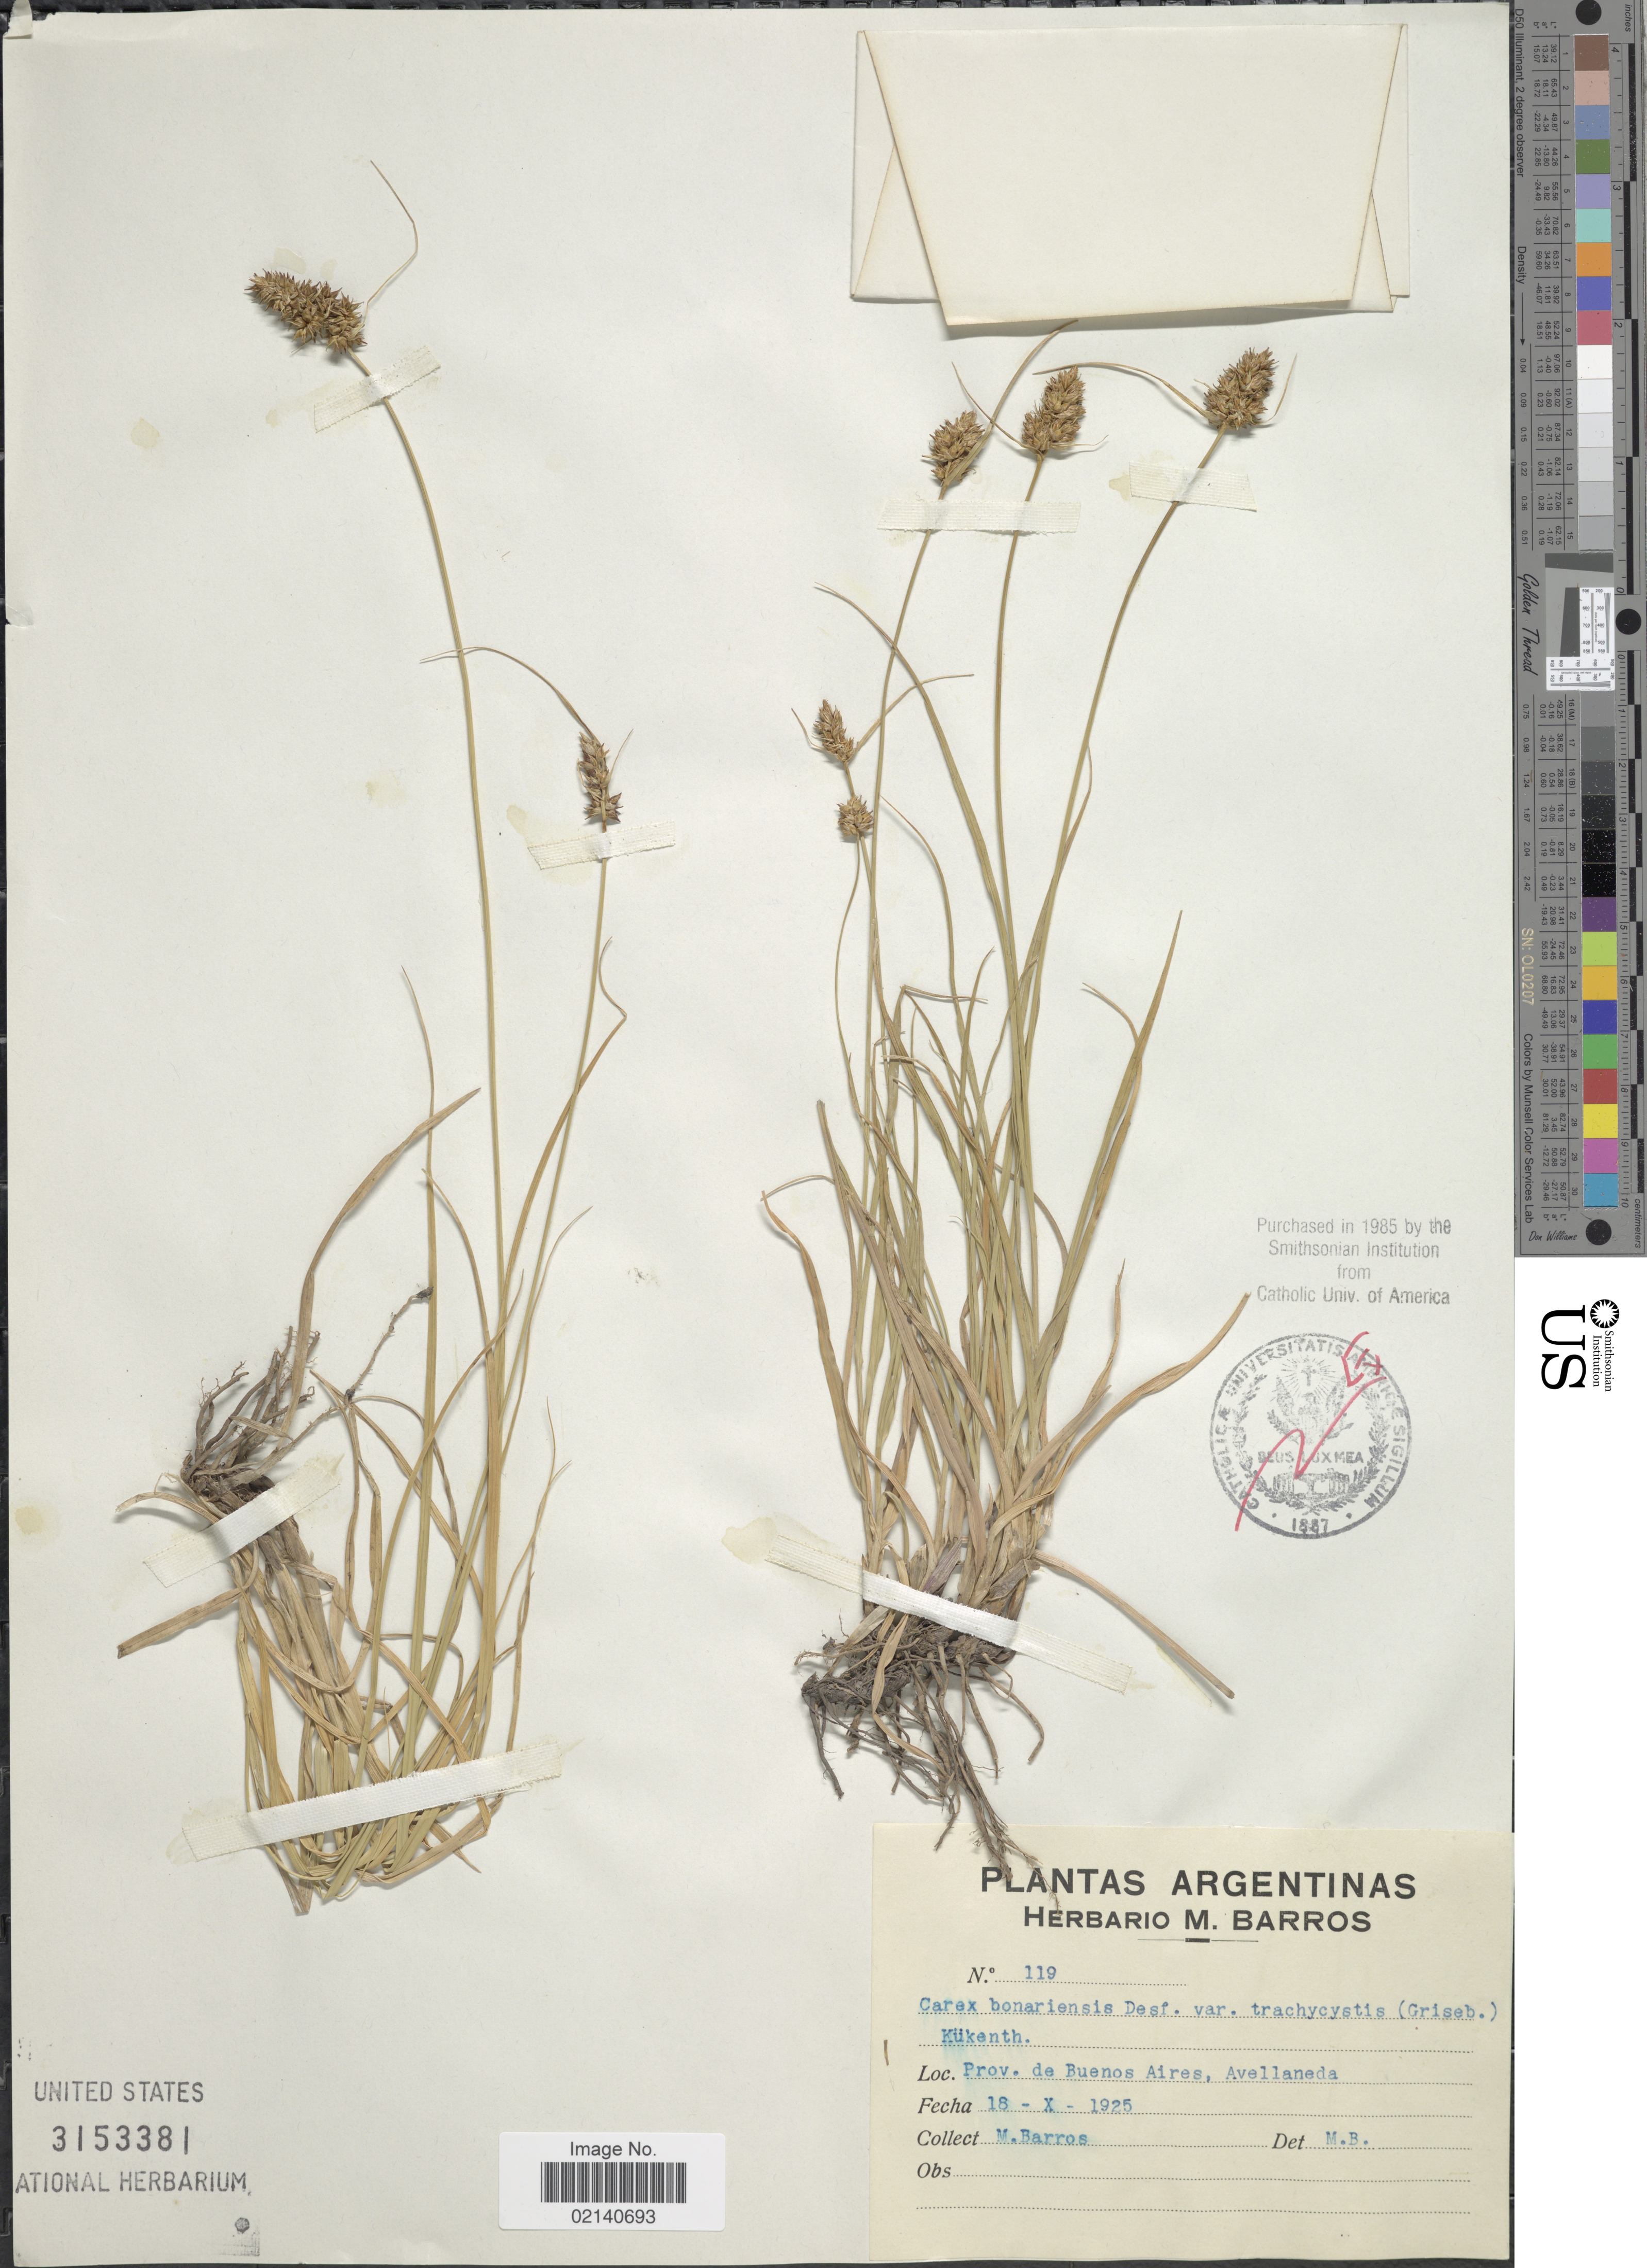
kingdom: Plantae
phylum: Tracheophyta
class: Liliopsida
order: Poales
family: Cyperaceae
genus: Carex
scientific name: Carex bonariensis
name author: Desf. ex Poir.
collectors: M. Barroso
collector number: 119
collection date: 1925-10-18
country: Argentina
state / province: Buenos Aires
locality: Argentinas. Avellaneda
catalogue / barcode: US 3153381